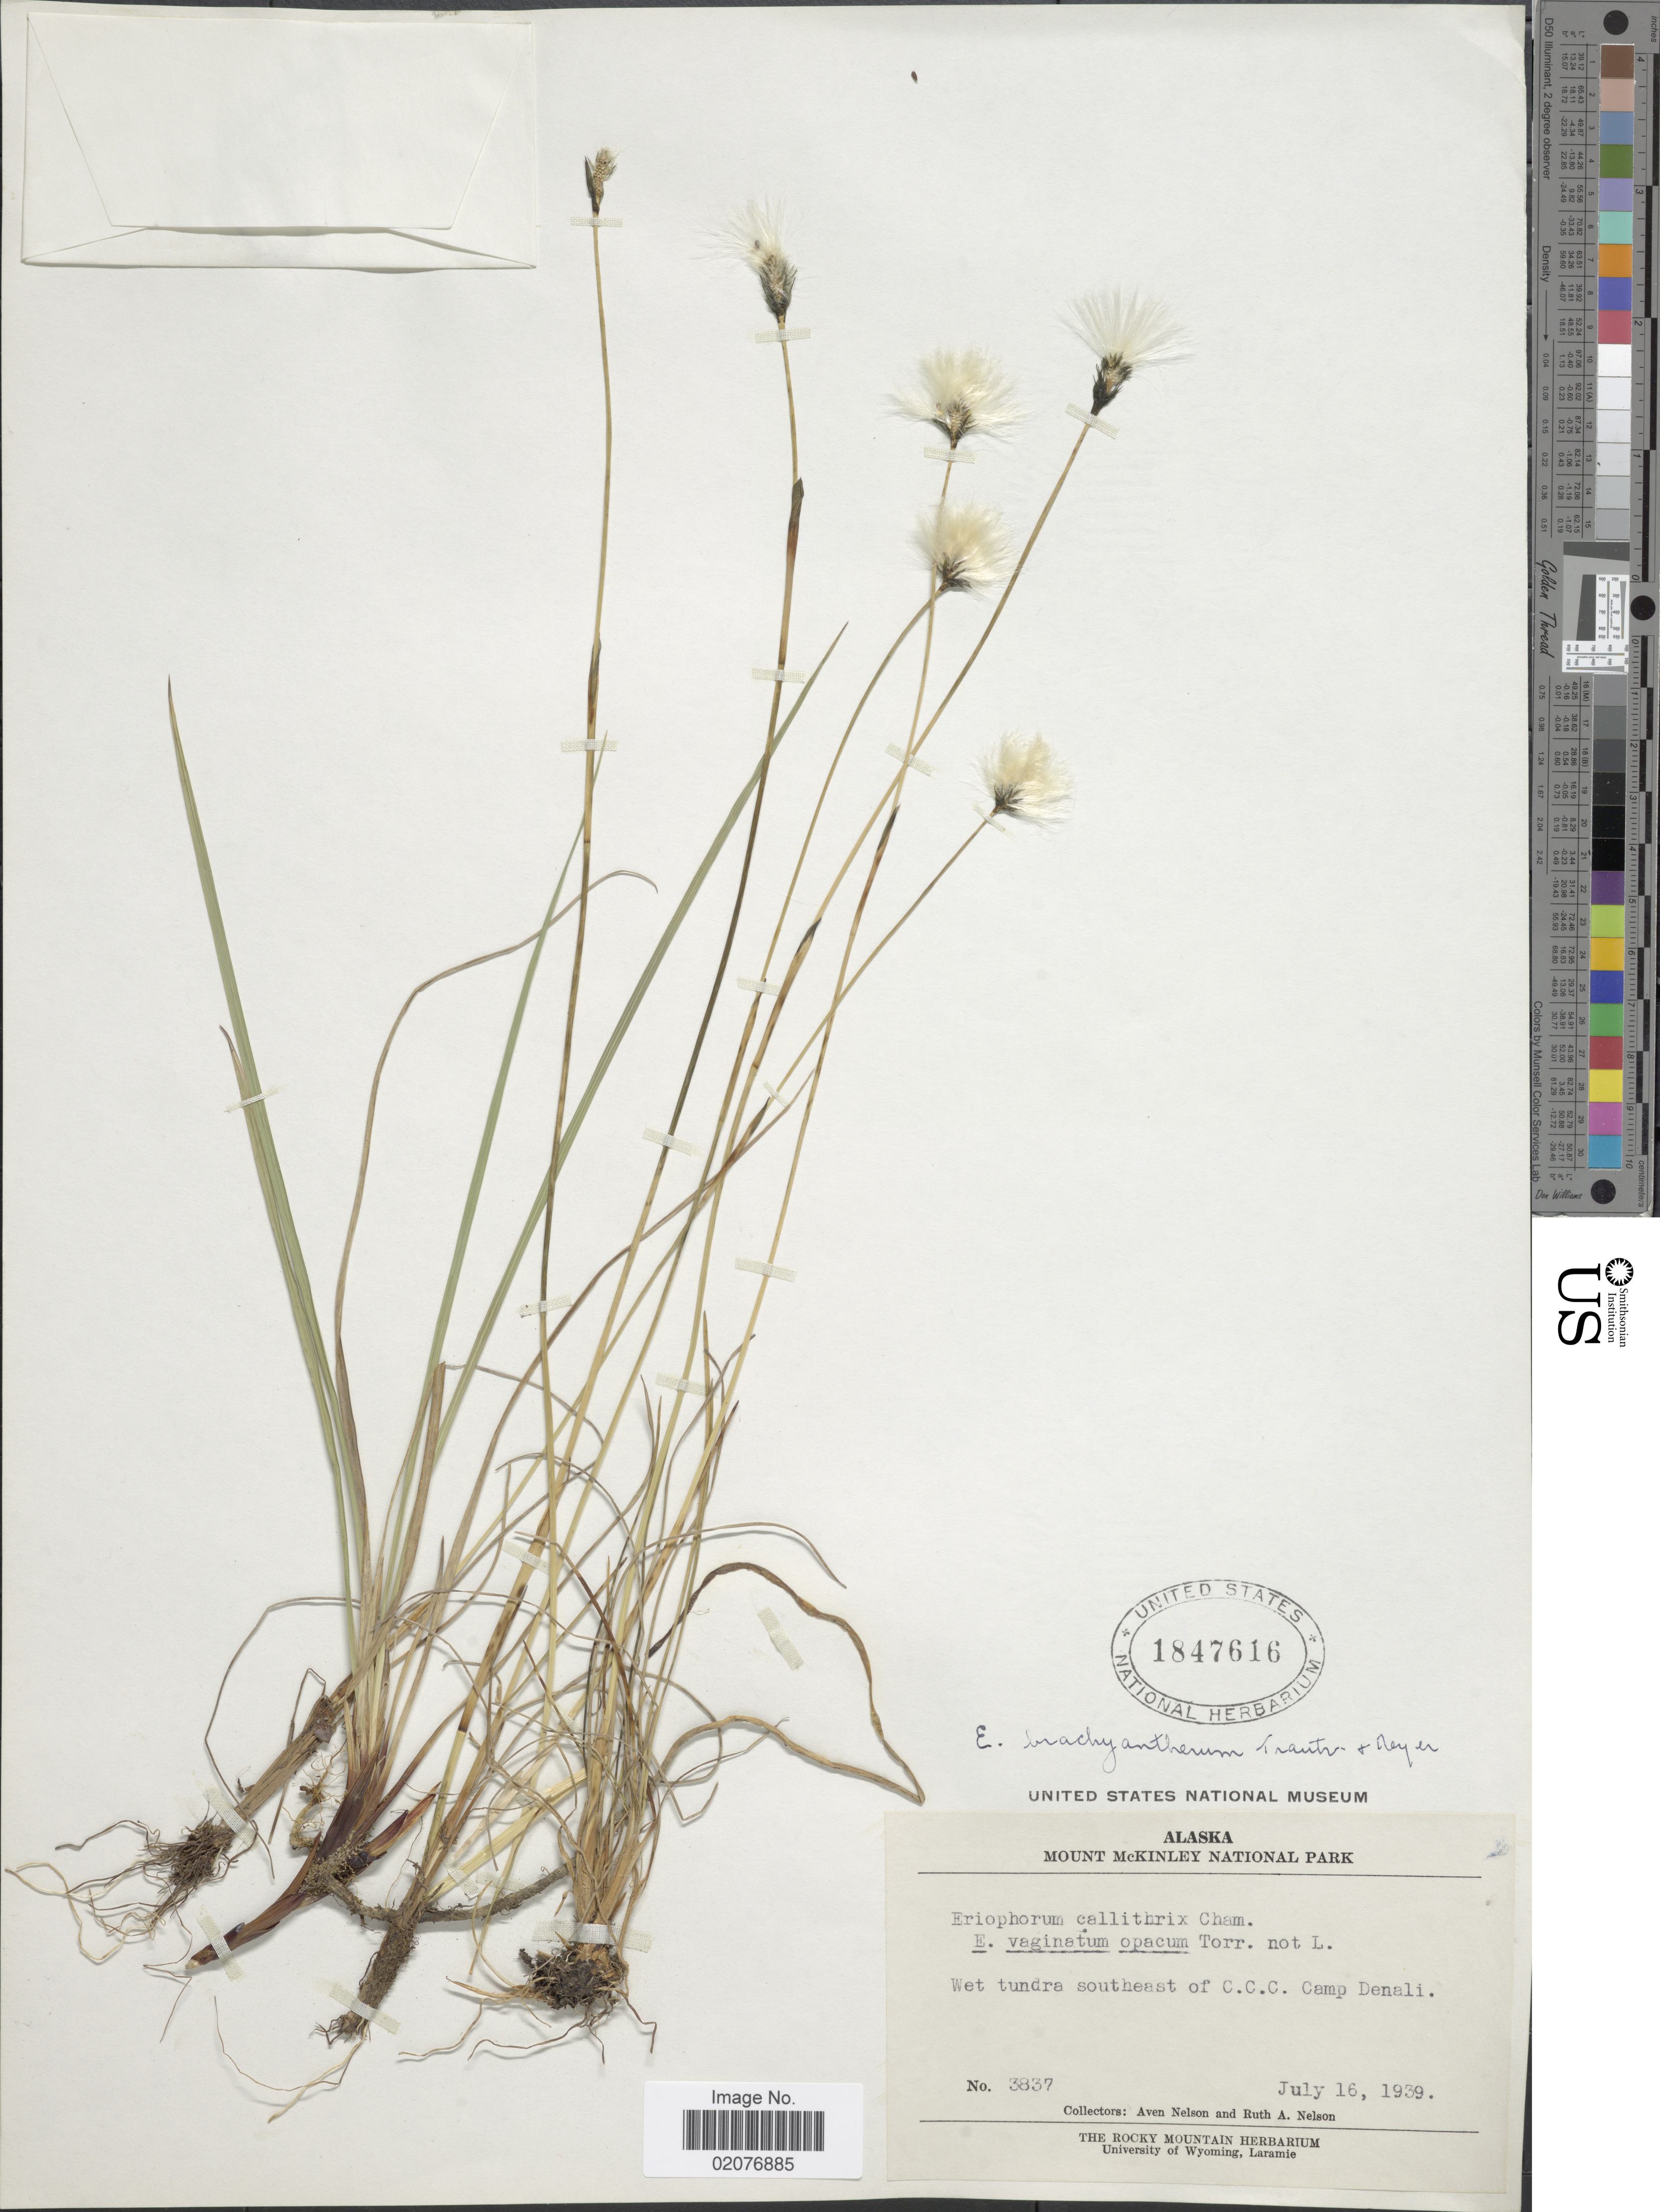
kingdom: Plantae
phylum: Tracheophyta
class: Liliopsida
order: Poales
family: Cyperaceae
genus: Eriophorum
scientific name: Eriophorum brachyantherum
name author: Trautv. & C.A. Mey.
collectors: A. Nelson & R. A. Nelson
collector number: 3837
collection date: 1939-07-16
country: United States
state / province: Alaska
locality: Mount McKinley National Park, Wet tundra southeast of C.C.C. Camp Denali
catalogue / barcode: US 1847616